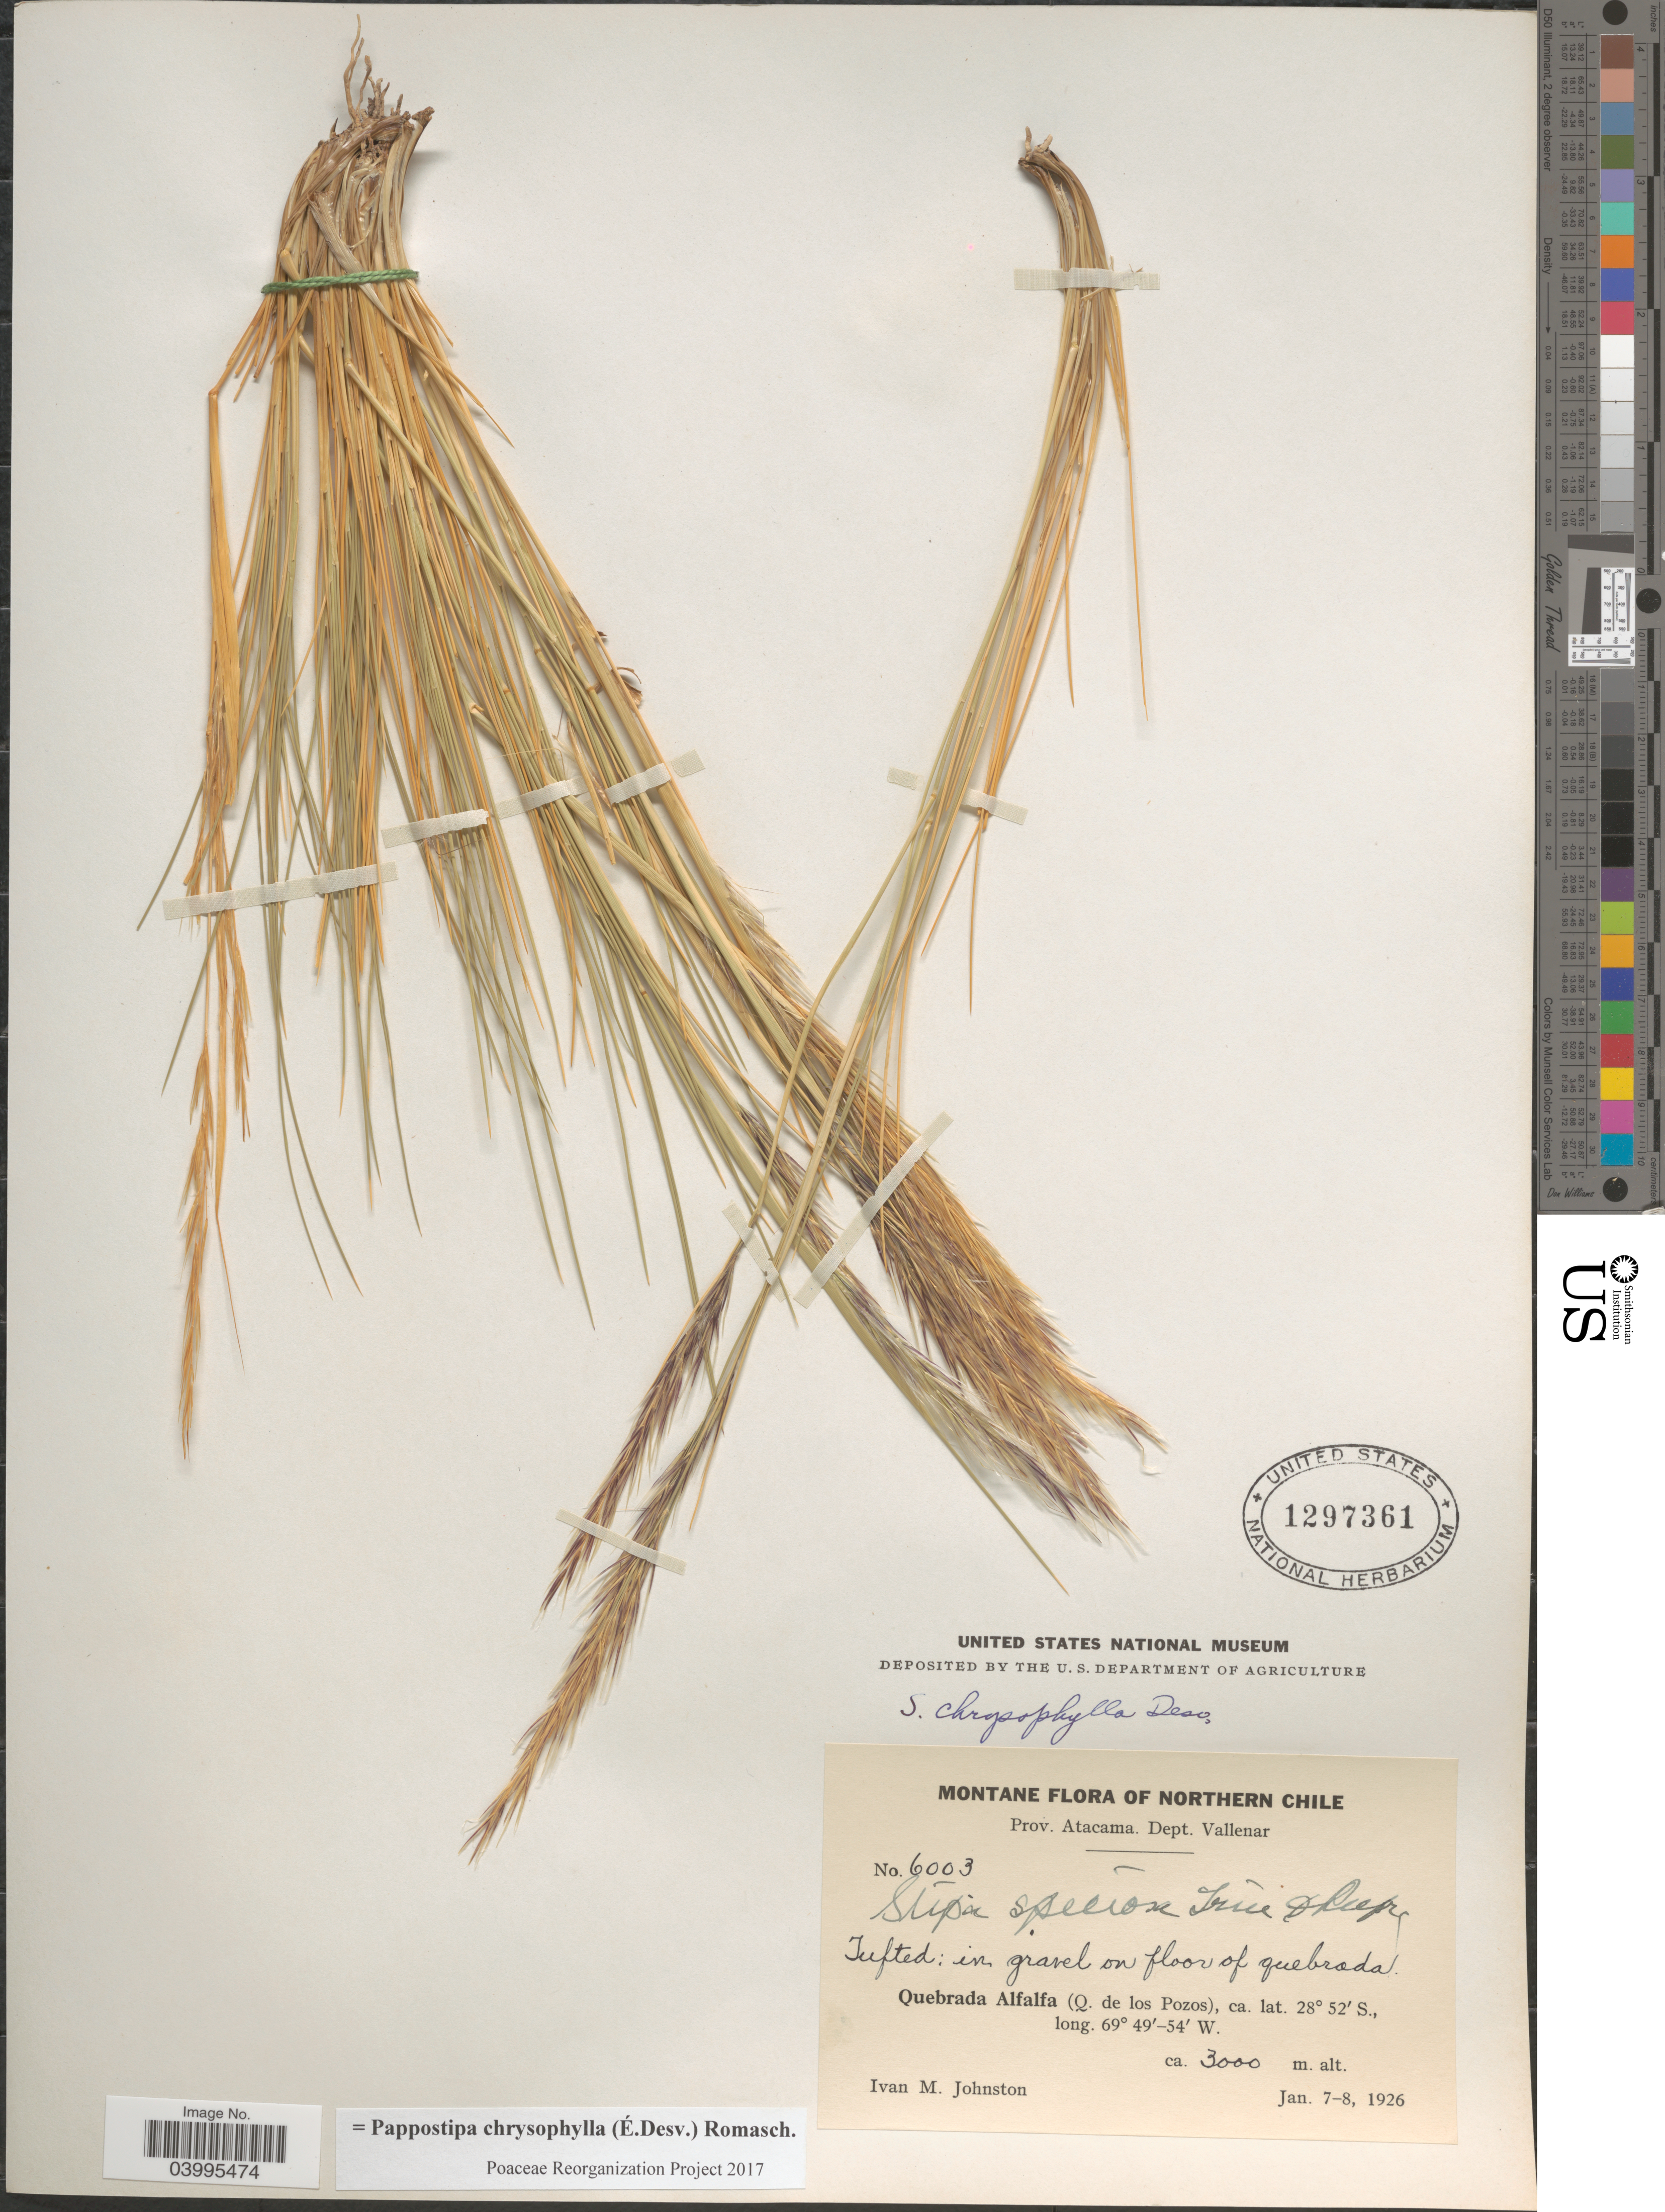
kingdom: Plantae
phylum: Tracheophyta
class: Liliopsida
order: Poales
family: Poaceae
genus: Pappostipa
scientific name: Pappostipa chrysophylla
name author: (É. Desv.) Romasch.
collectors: I.M. Johnston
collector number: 6003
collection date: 1926-01-07/1926-01-08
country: Chile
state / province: Atacama (III)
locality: Montane of Northern Chile. Dept. Vallenar. Quebrada Alfalfa (Q. de los Pozos).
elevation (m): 3000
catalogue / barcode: US 1297361